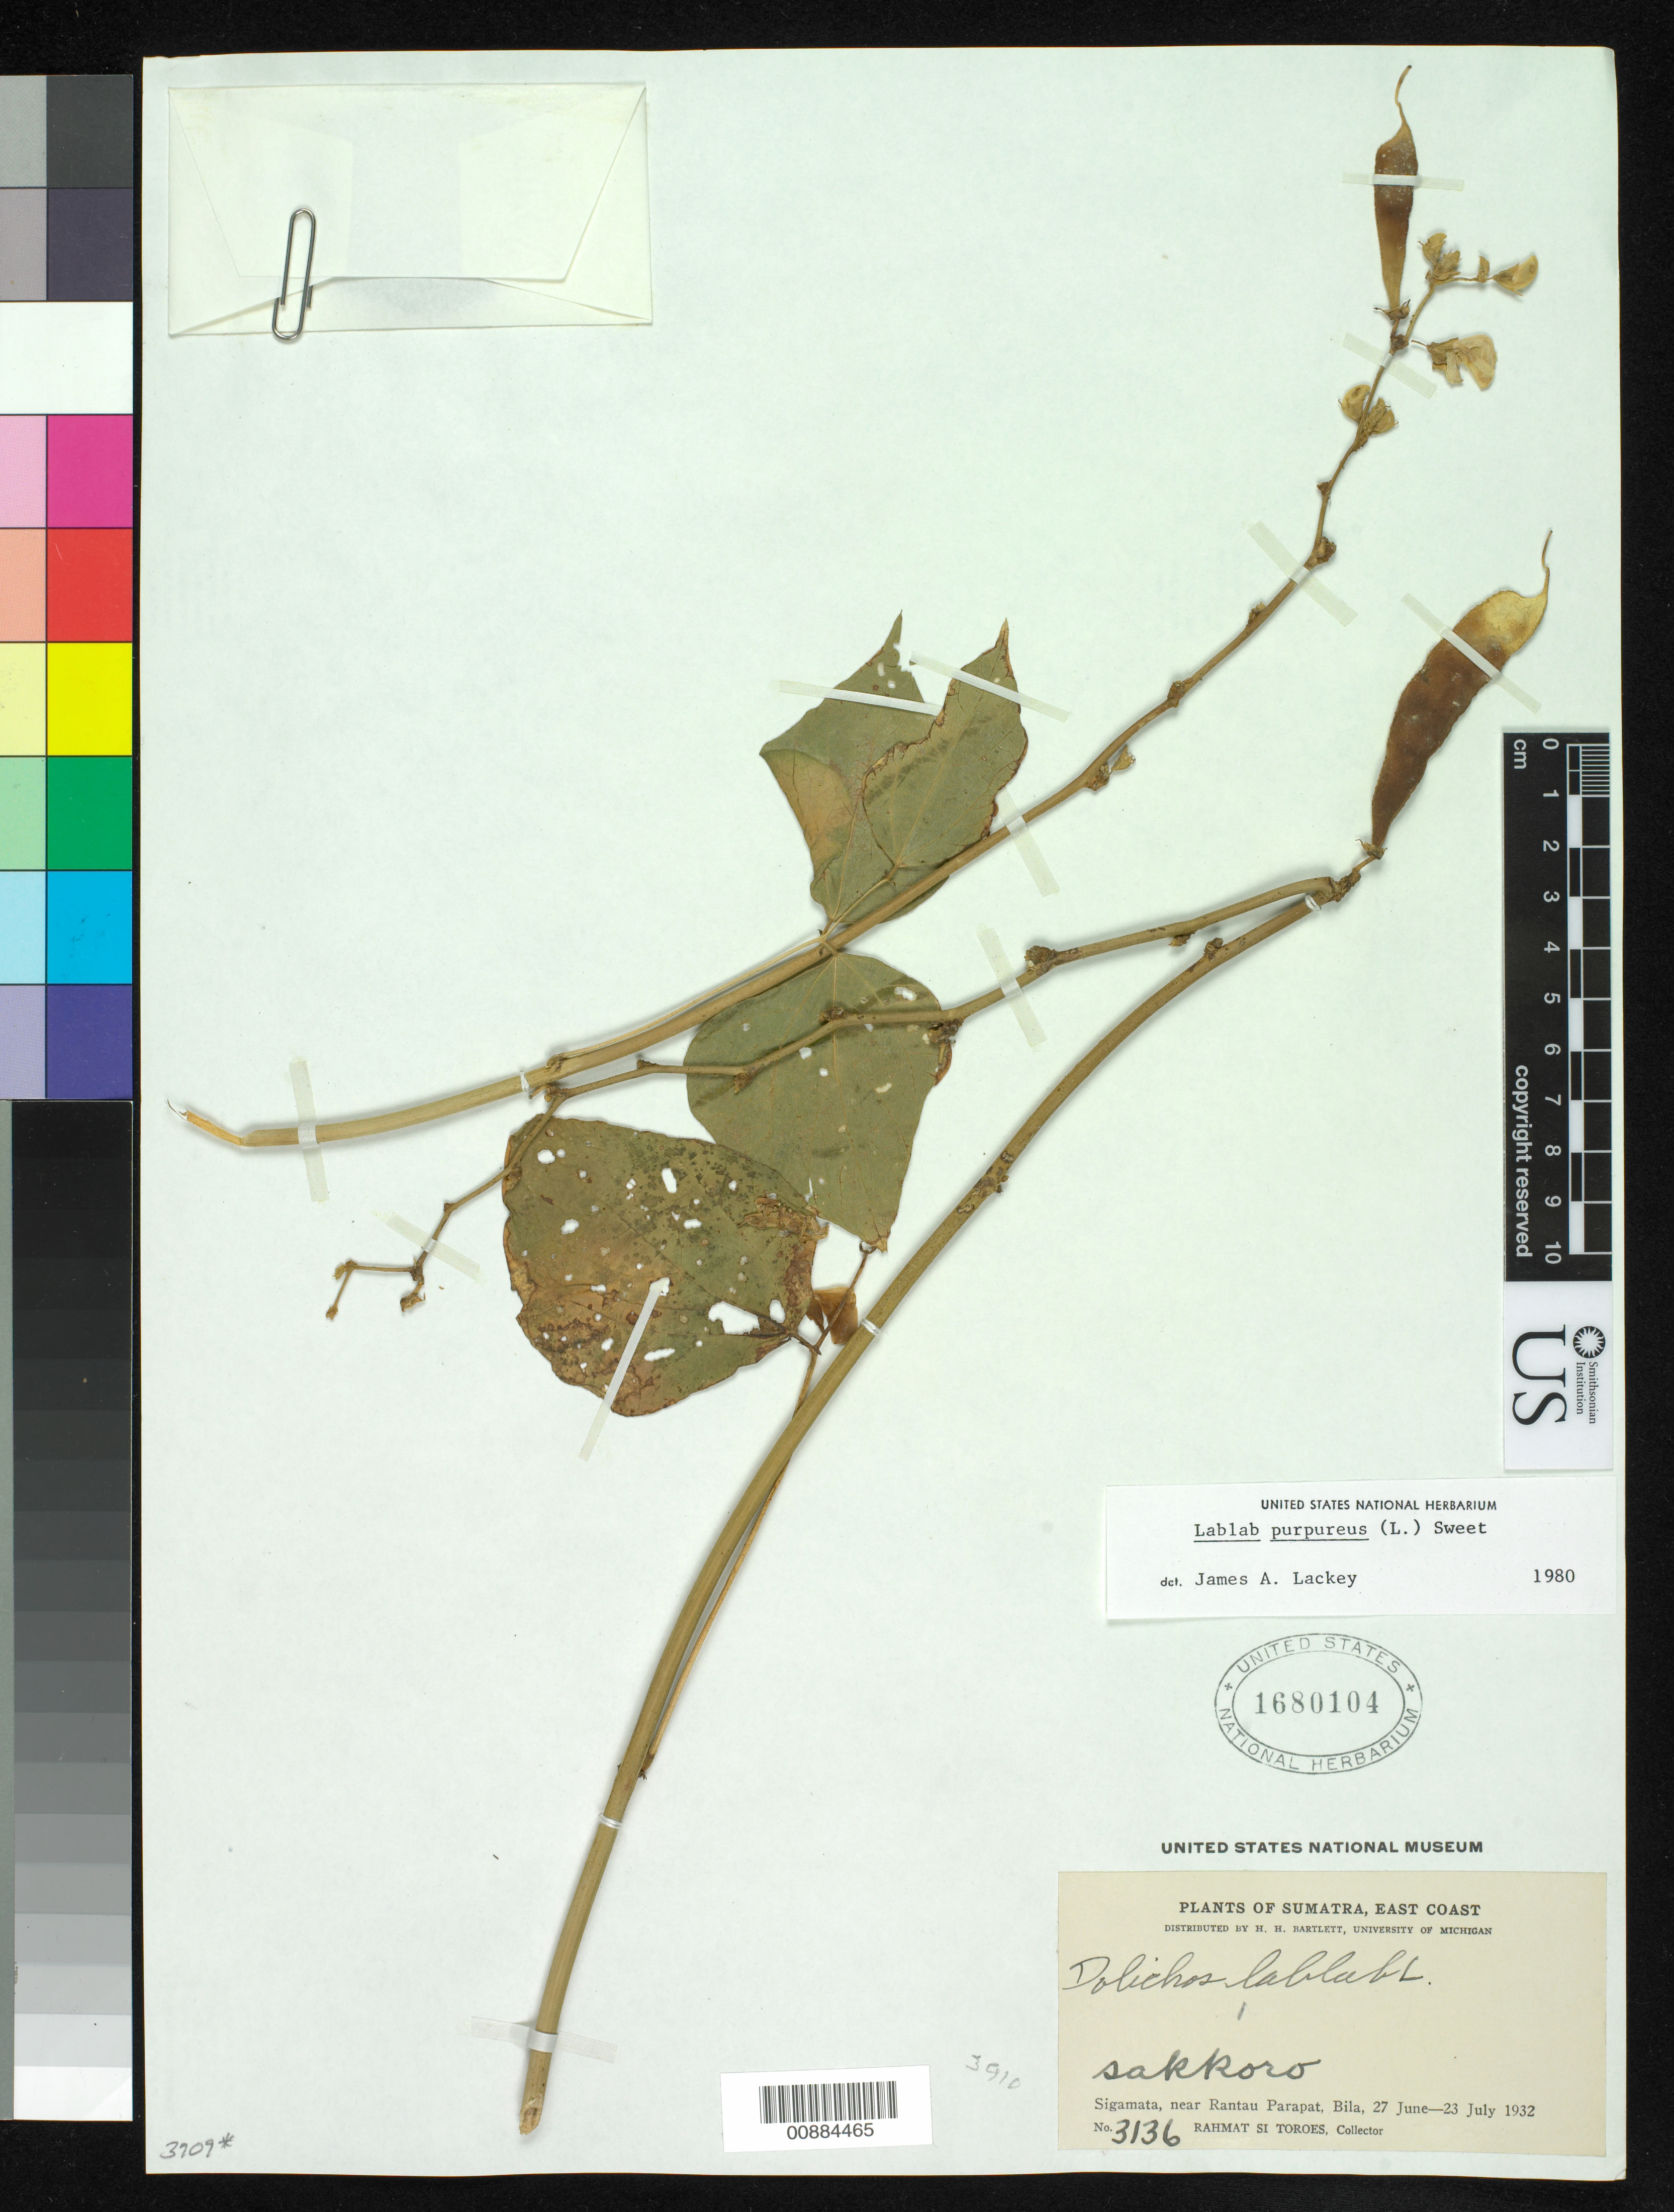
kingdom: Plantae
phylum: Tracheophyta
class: Magnoliopsida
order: Fabales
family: Fabaceae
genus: Lablab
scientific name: Lablab purpureus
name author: (L.) Sweet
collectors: Rahmat Si Boeea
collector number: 3136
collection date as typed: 27 Jun 1932 to 23 Jul 1932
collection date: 1932-06-27/1932-07-23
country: Indonesia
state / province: East Sumatra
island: Sumatra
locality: Sigamata, Near Rantau Parapat, Bila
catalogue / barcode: US 1680104